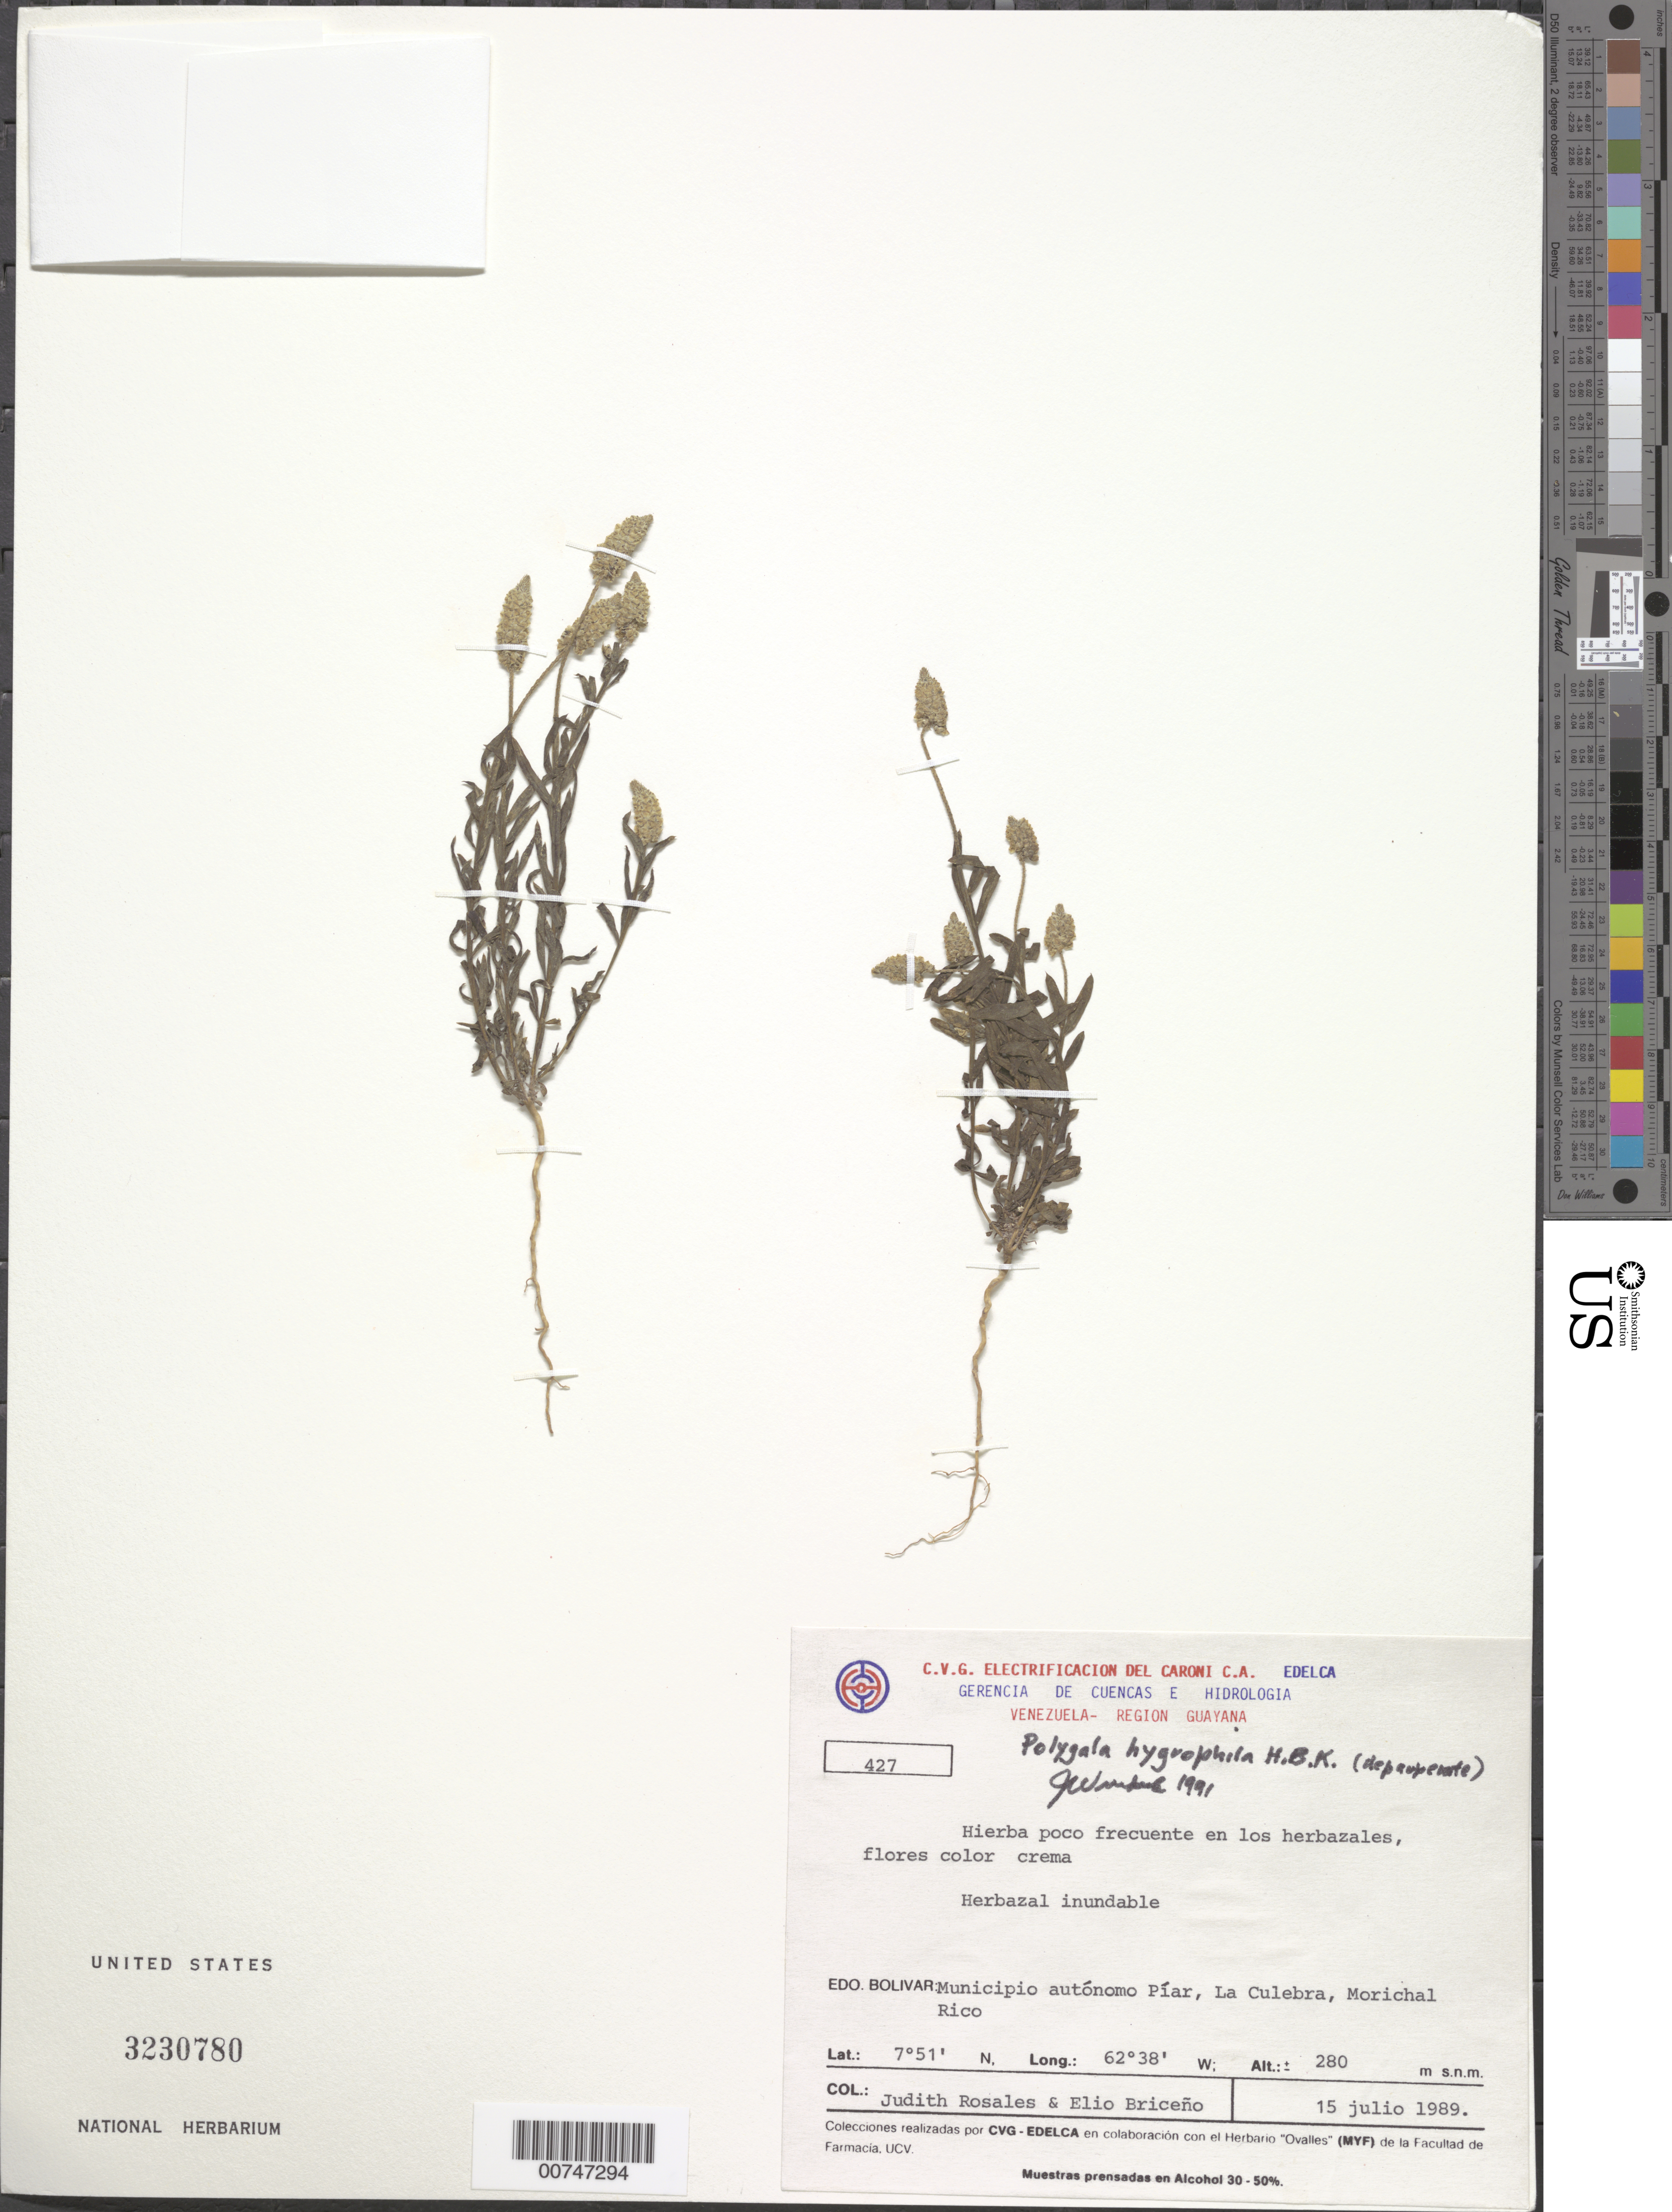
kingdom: Plantae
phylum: Tracheophyta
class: Magnoliopsida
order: Fabales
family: Polygalaceae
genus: Polygala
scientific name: Polygala hygrophila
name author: Kunth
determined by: Wurdack, John J., (US), US (UNITED STATES)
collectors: J. Rosales & E. Briceño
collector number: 427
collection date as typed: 15-Jul-89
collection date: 1989-07-15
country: Venezuela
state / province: Bolívar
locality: Mun. Autónomo Píar, La Culebra, Morichal Rico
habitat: Inundated pasture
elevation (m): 280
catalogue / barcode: US 3230780